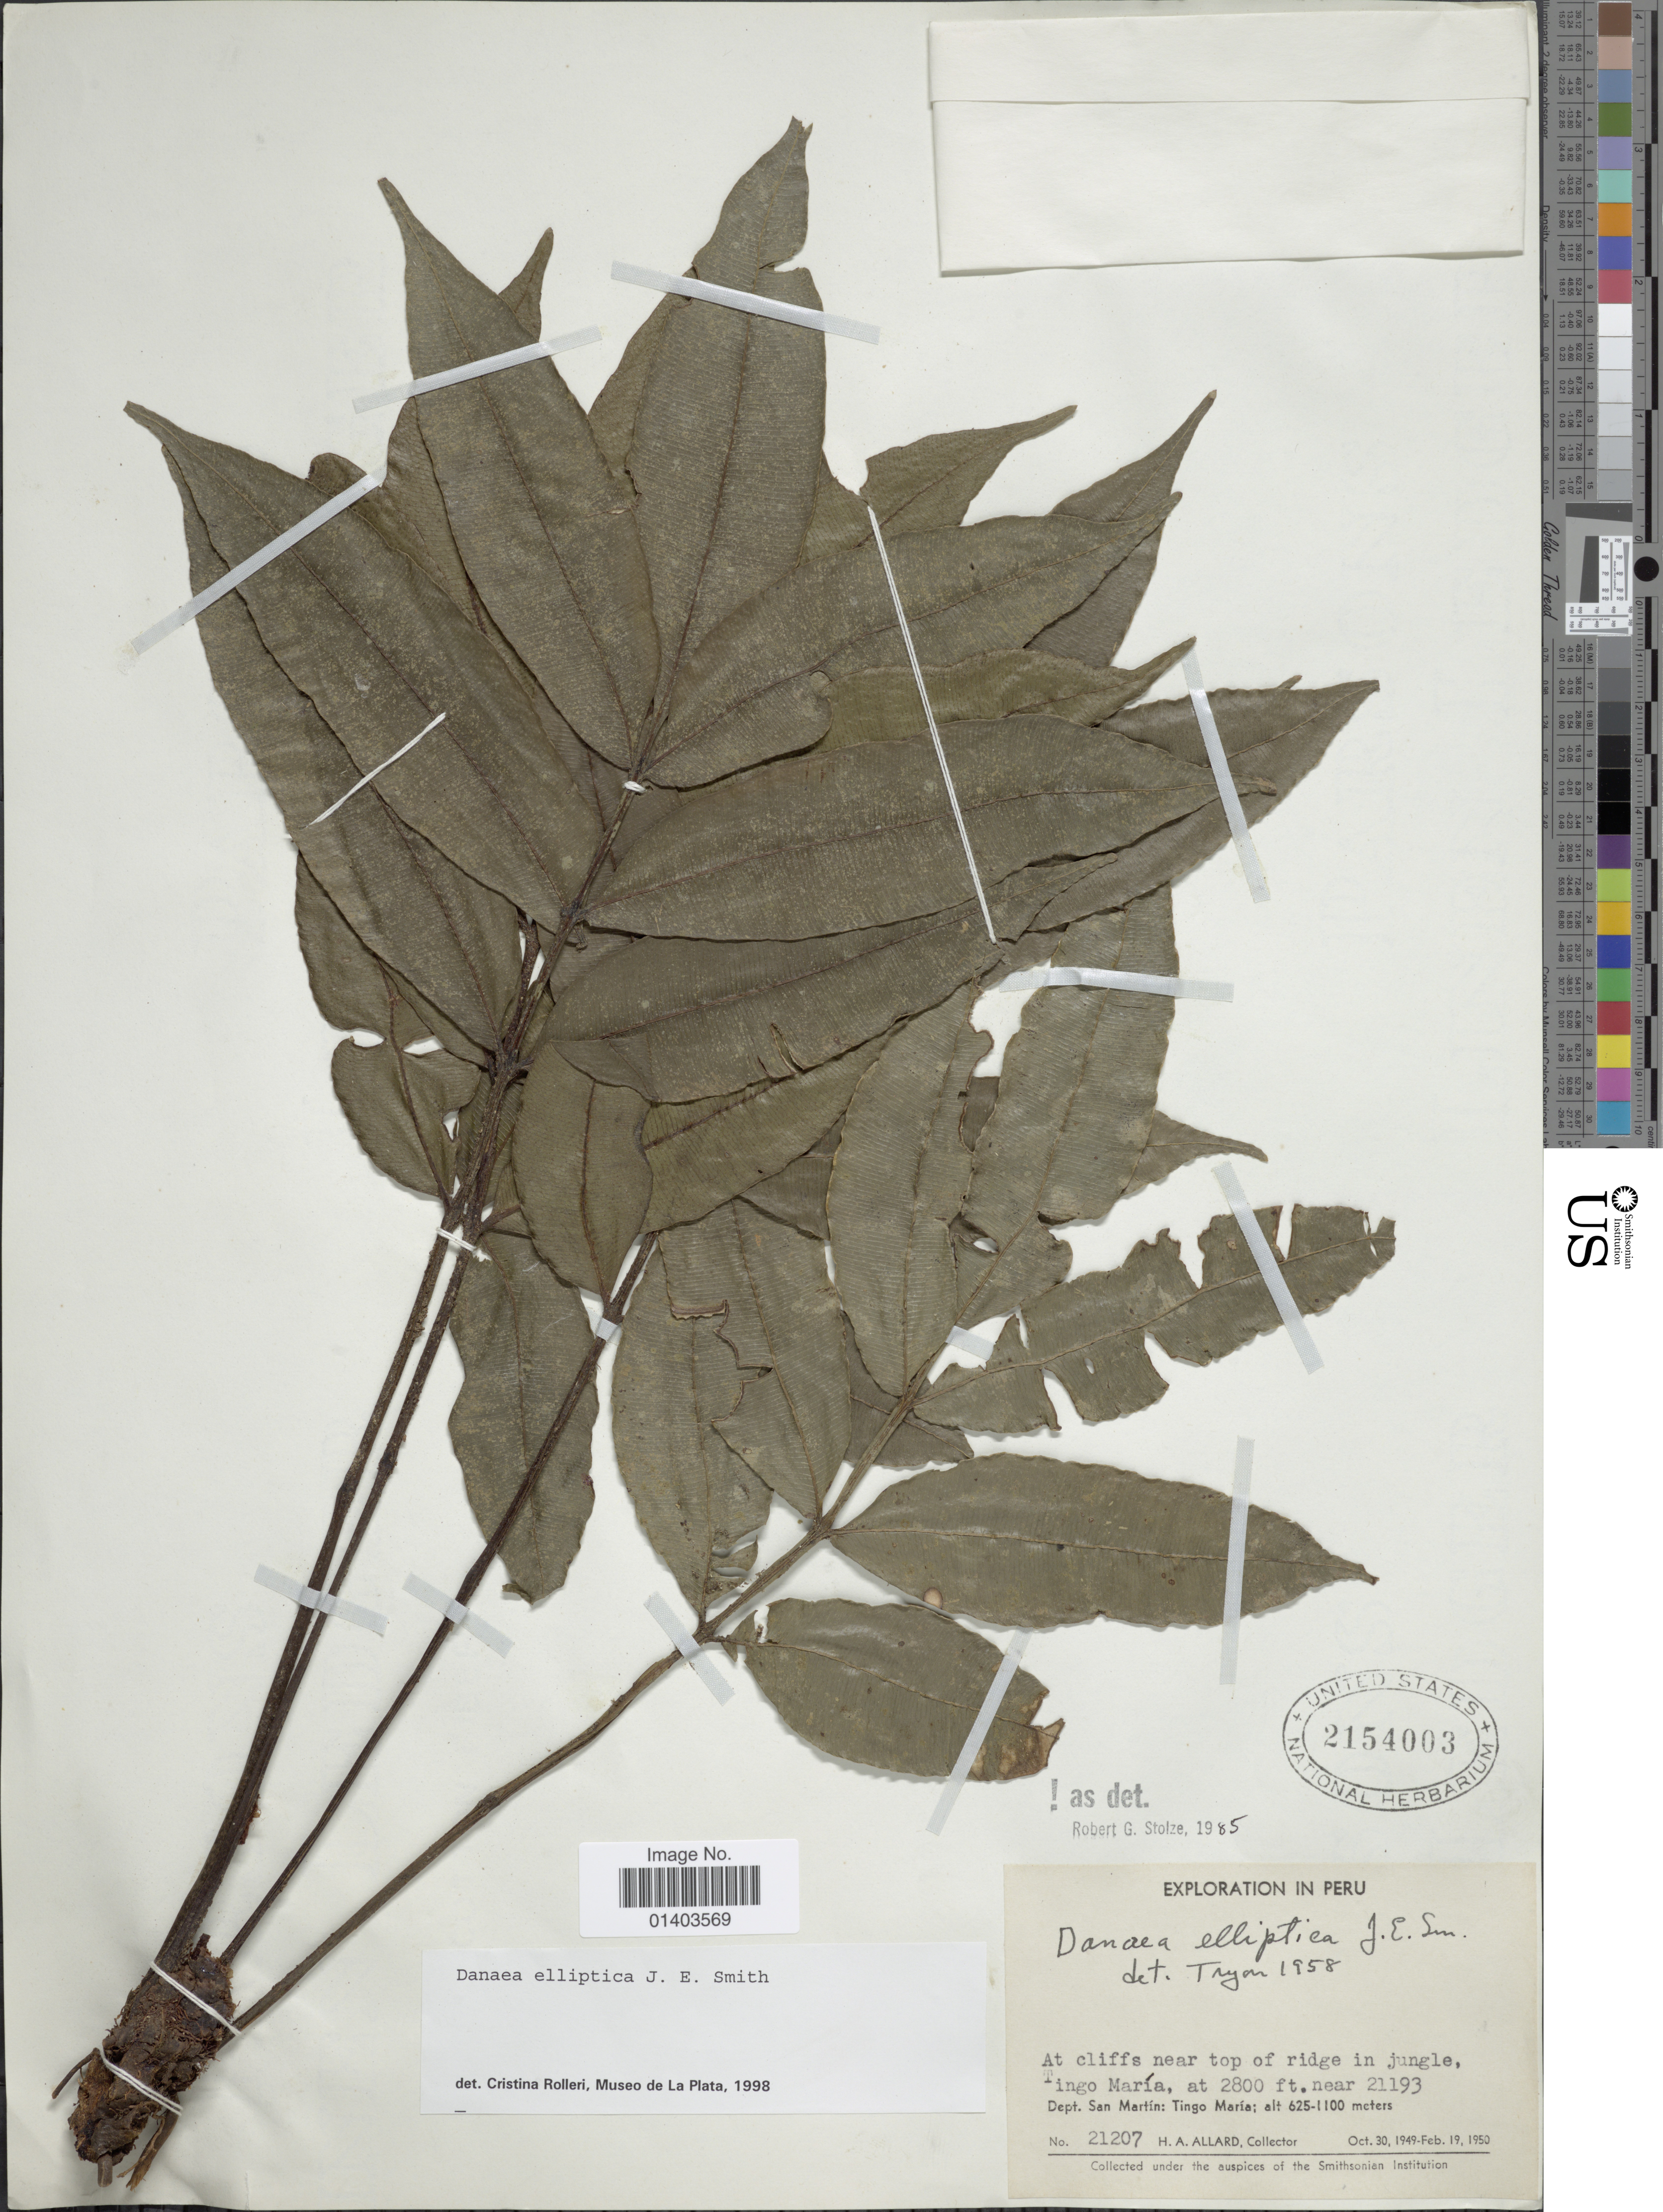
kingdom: Plantae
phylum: Tracheophyta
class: Polypodiopsida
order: Marattiales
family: Marattiaceae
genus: Danaea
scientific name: Danaea elliptica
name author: Sm.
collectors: H. A. Allard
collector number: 21207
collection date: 1949-10-30/1950-02-19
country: Peru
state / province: San Martín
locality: At cliffs near top of ridge in jungle, Tingo María, near 21193, Dept San Martin: Tingo María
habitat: at cliffs near top of ridge in jungle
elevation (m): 625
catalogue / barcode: US 2154003